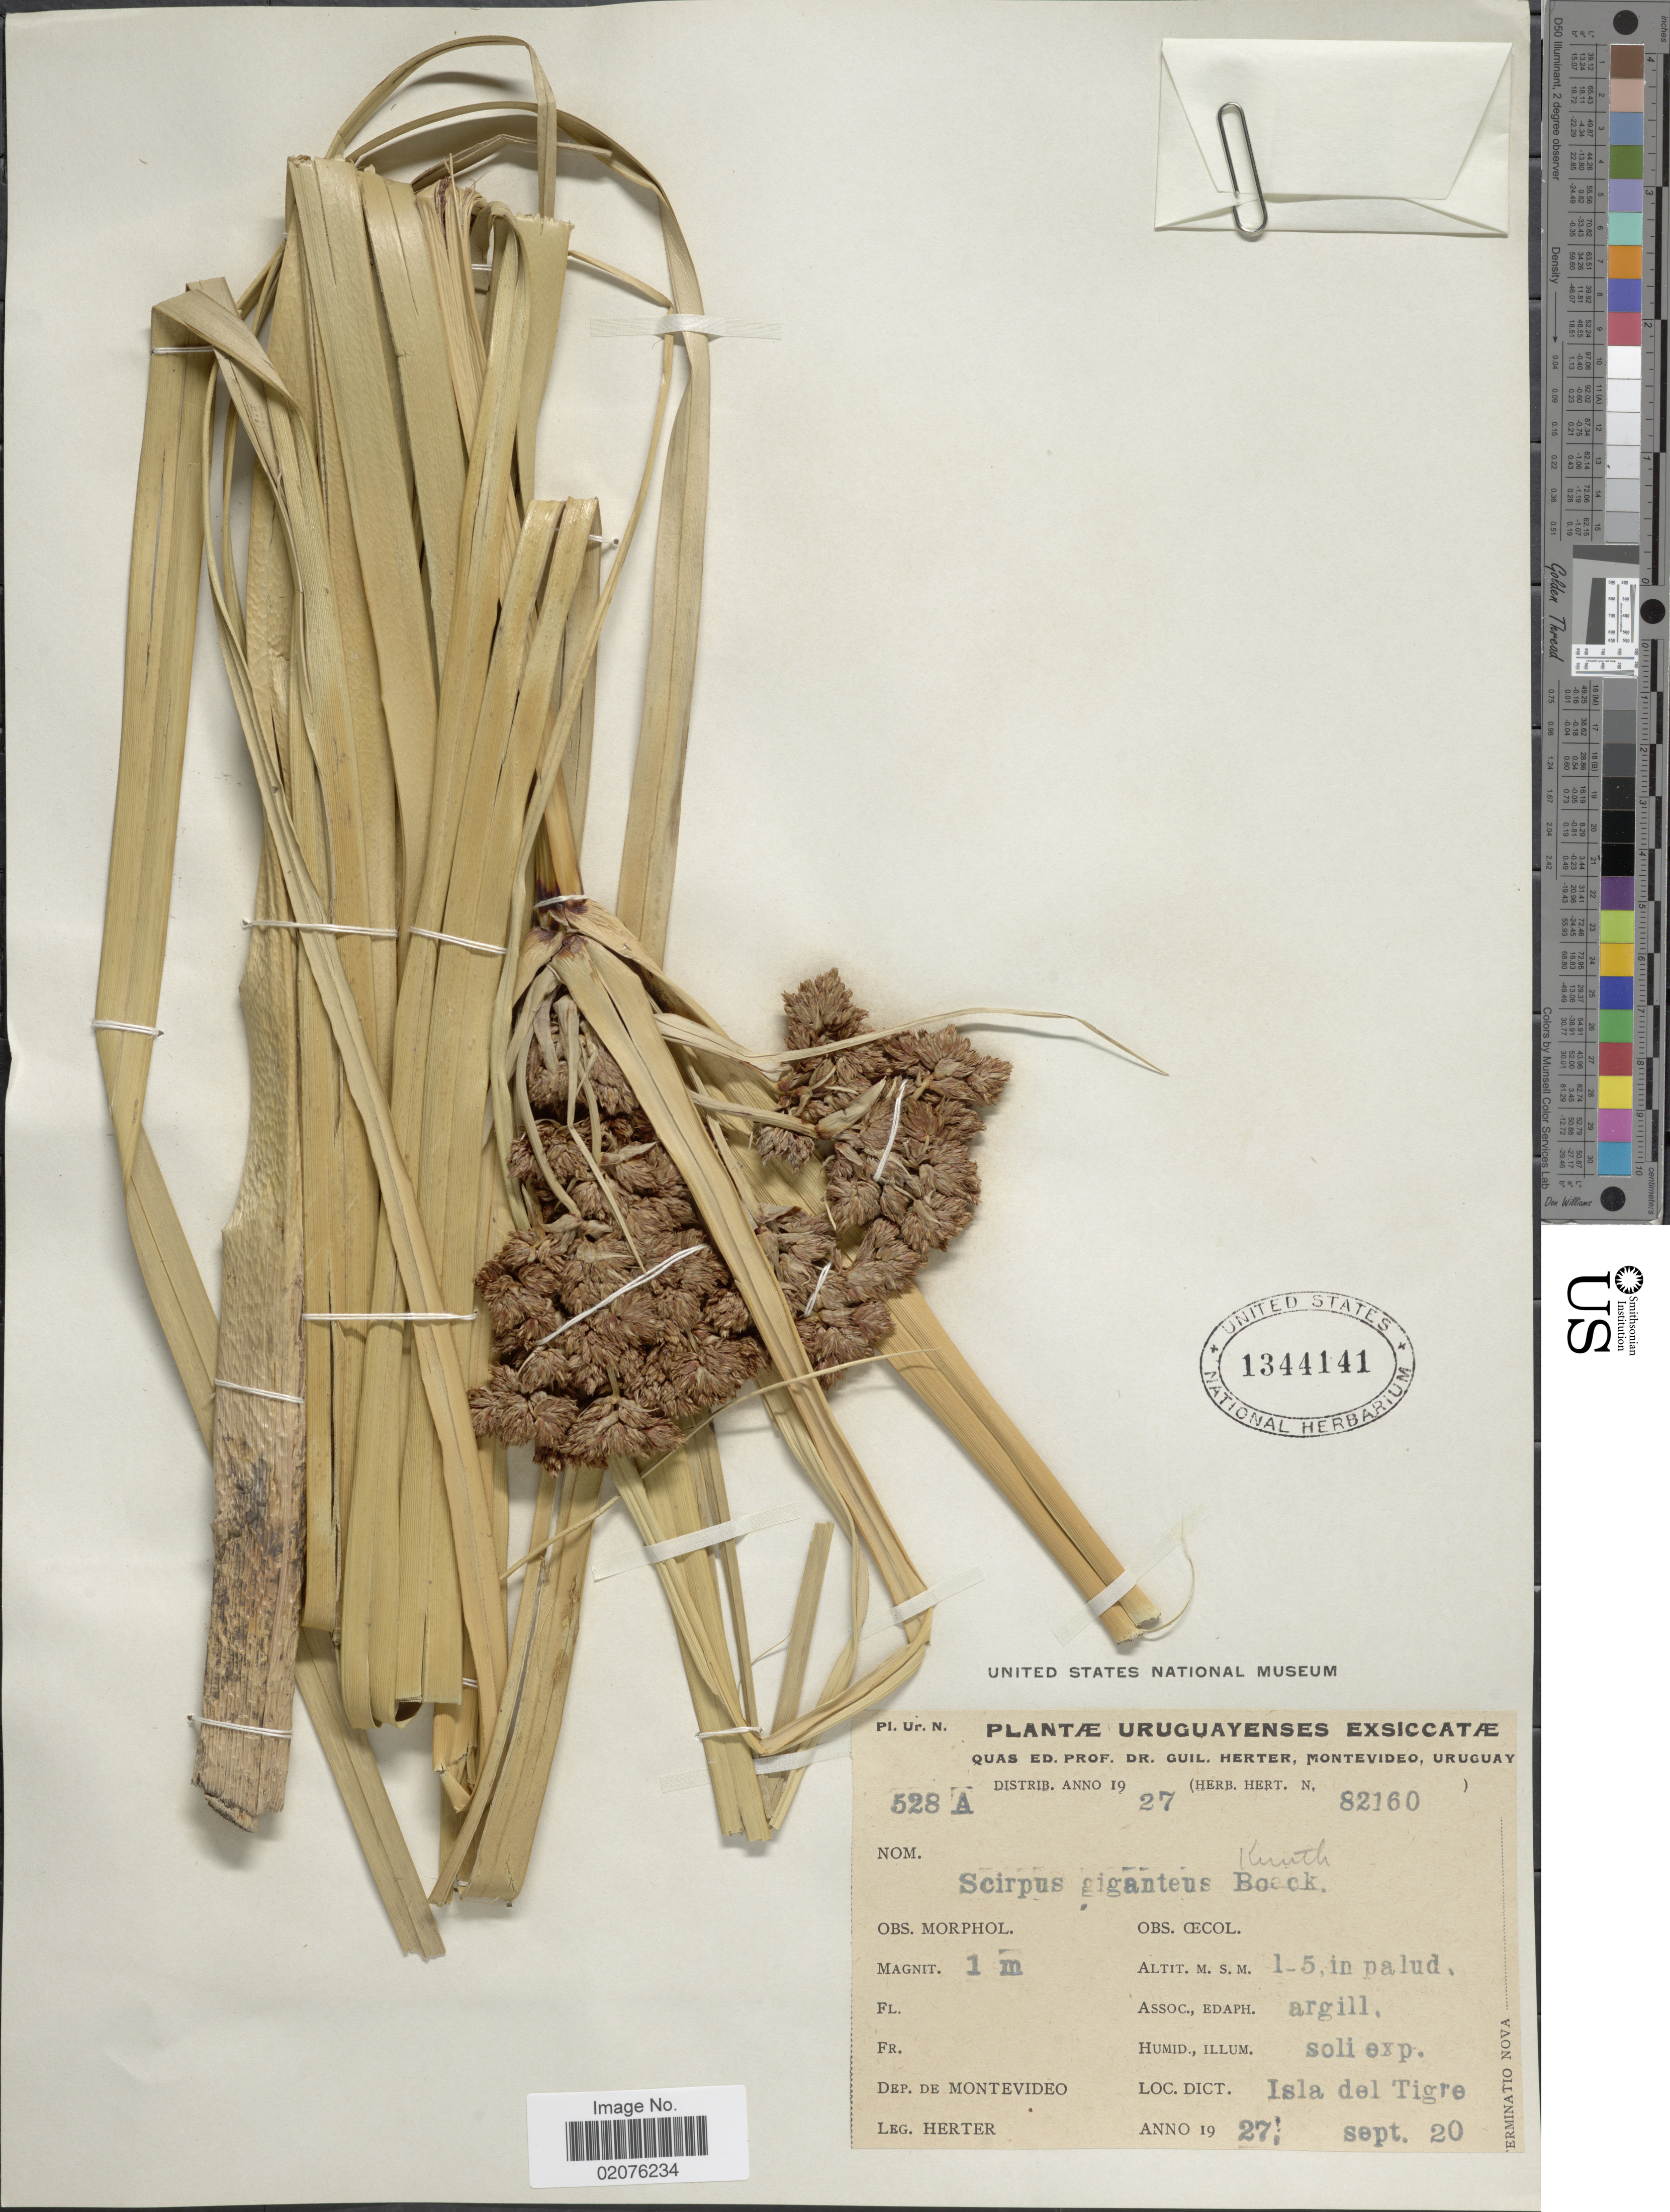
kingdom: Plantae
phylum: Tracheophyta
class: Liliopsida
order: Poales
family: Cyperaceae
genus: Cyperus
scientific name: Cyperus byssaceus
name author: Pereira-Silva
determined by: Strong, Mark T., (BOT), Smithsonian Institution - National Museum of Natural History (UNITED STATES)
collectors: G. Herter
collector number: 528A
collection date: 1920-09-27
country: Uruguay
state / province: Montevideo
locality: Isla del Tigre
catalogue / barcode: US 1344141